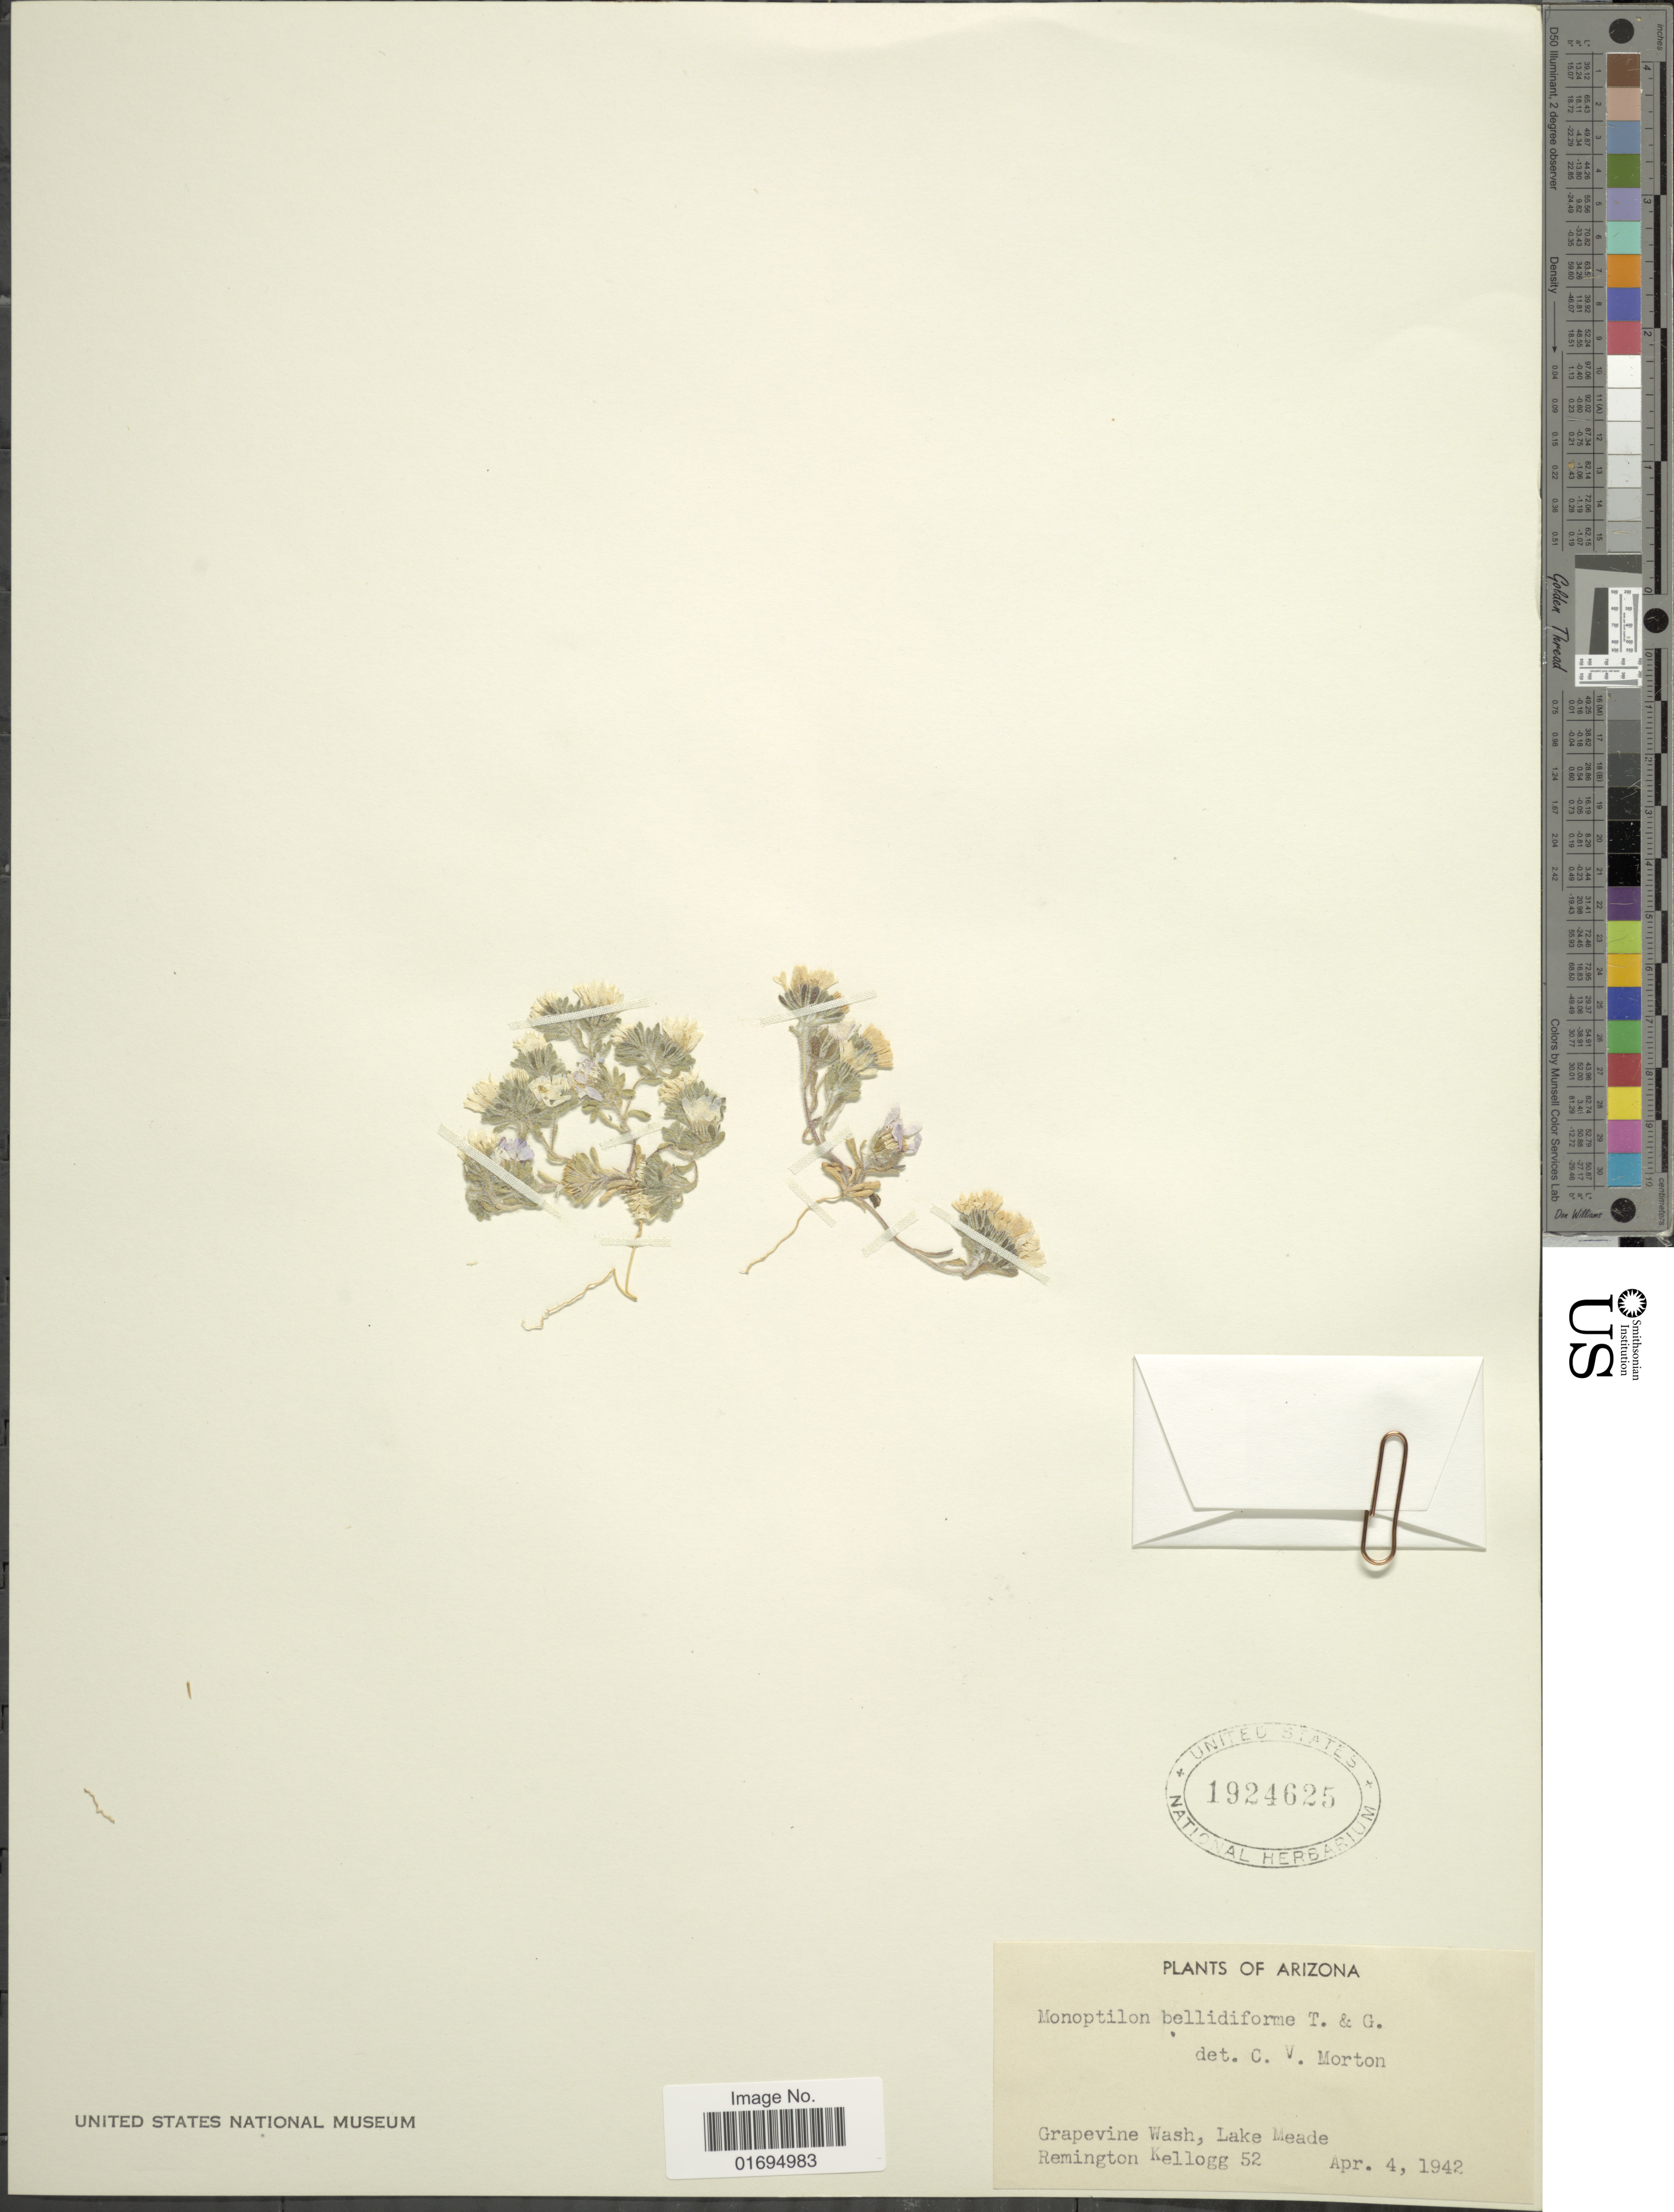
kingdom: Plantae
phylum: Tracheophyta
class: Magnoliopsida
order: Asterales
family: Asteraceae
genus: Monoptilon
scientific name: Monoptilon bellidiforme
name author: Torr. & A. Gray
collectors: R. Kellogg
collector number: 52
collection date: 1942-04-04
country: United States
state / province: Arizona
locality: Grapevine Wash, Lake Meade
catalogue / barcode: US 1924625